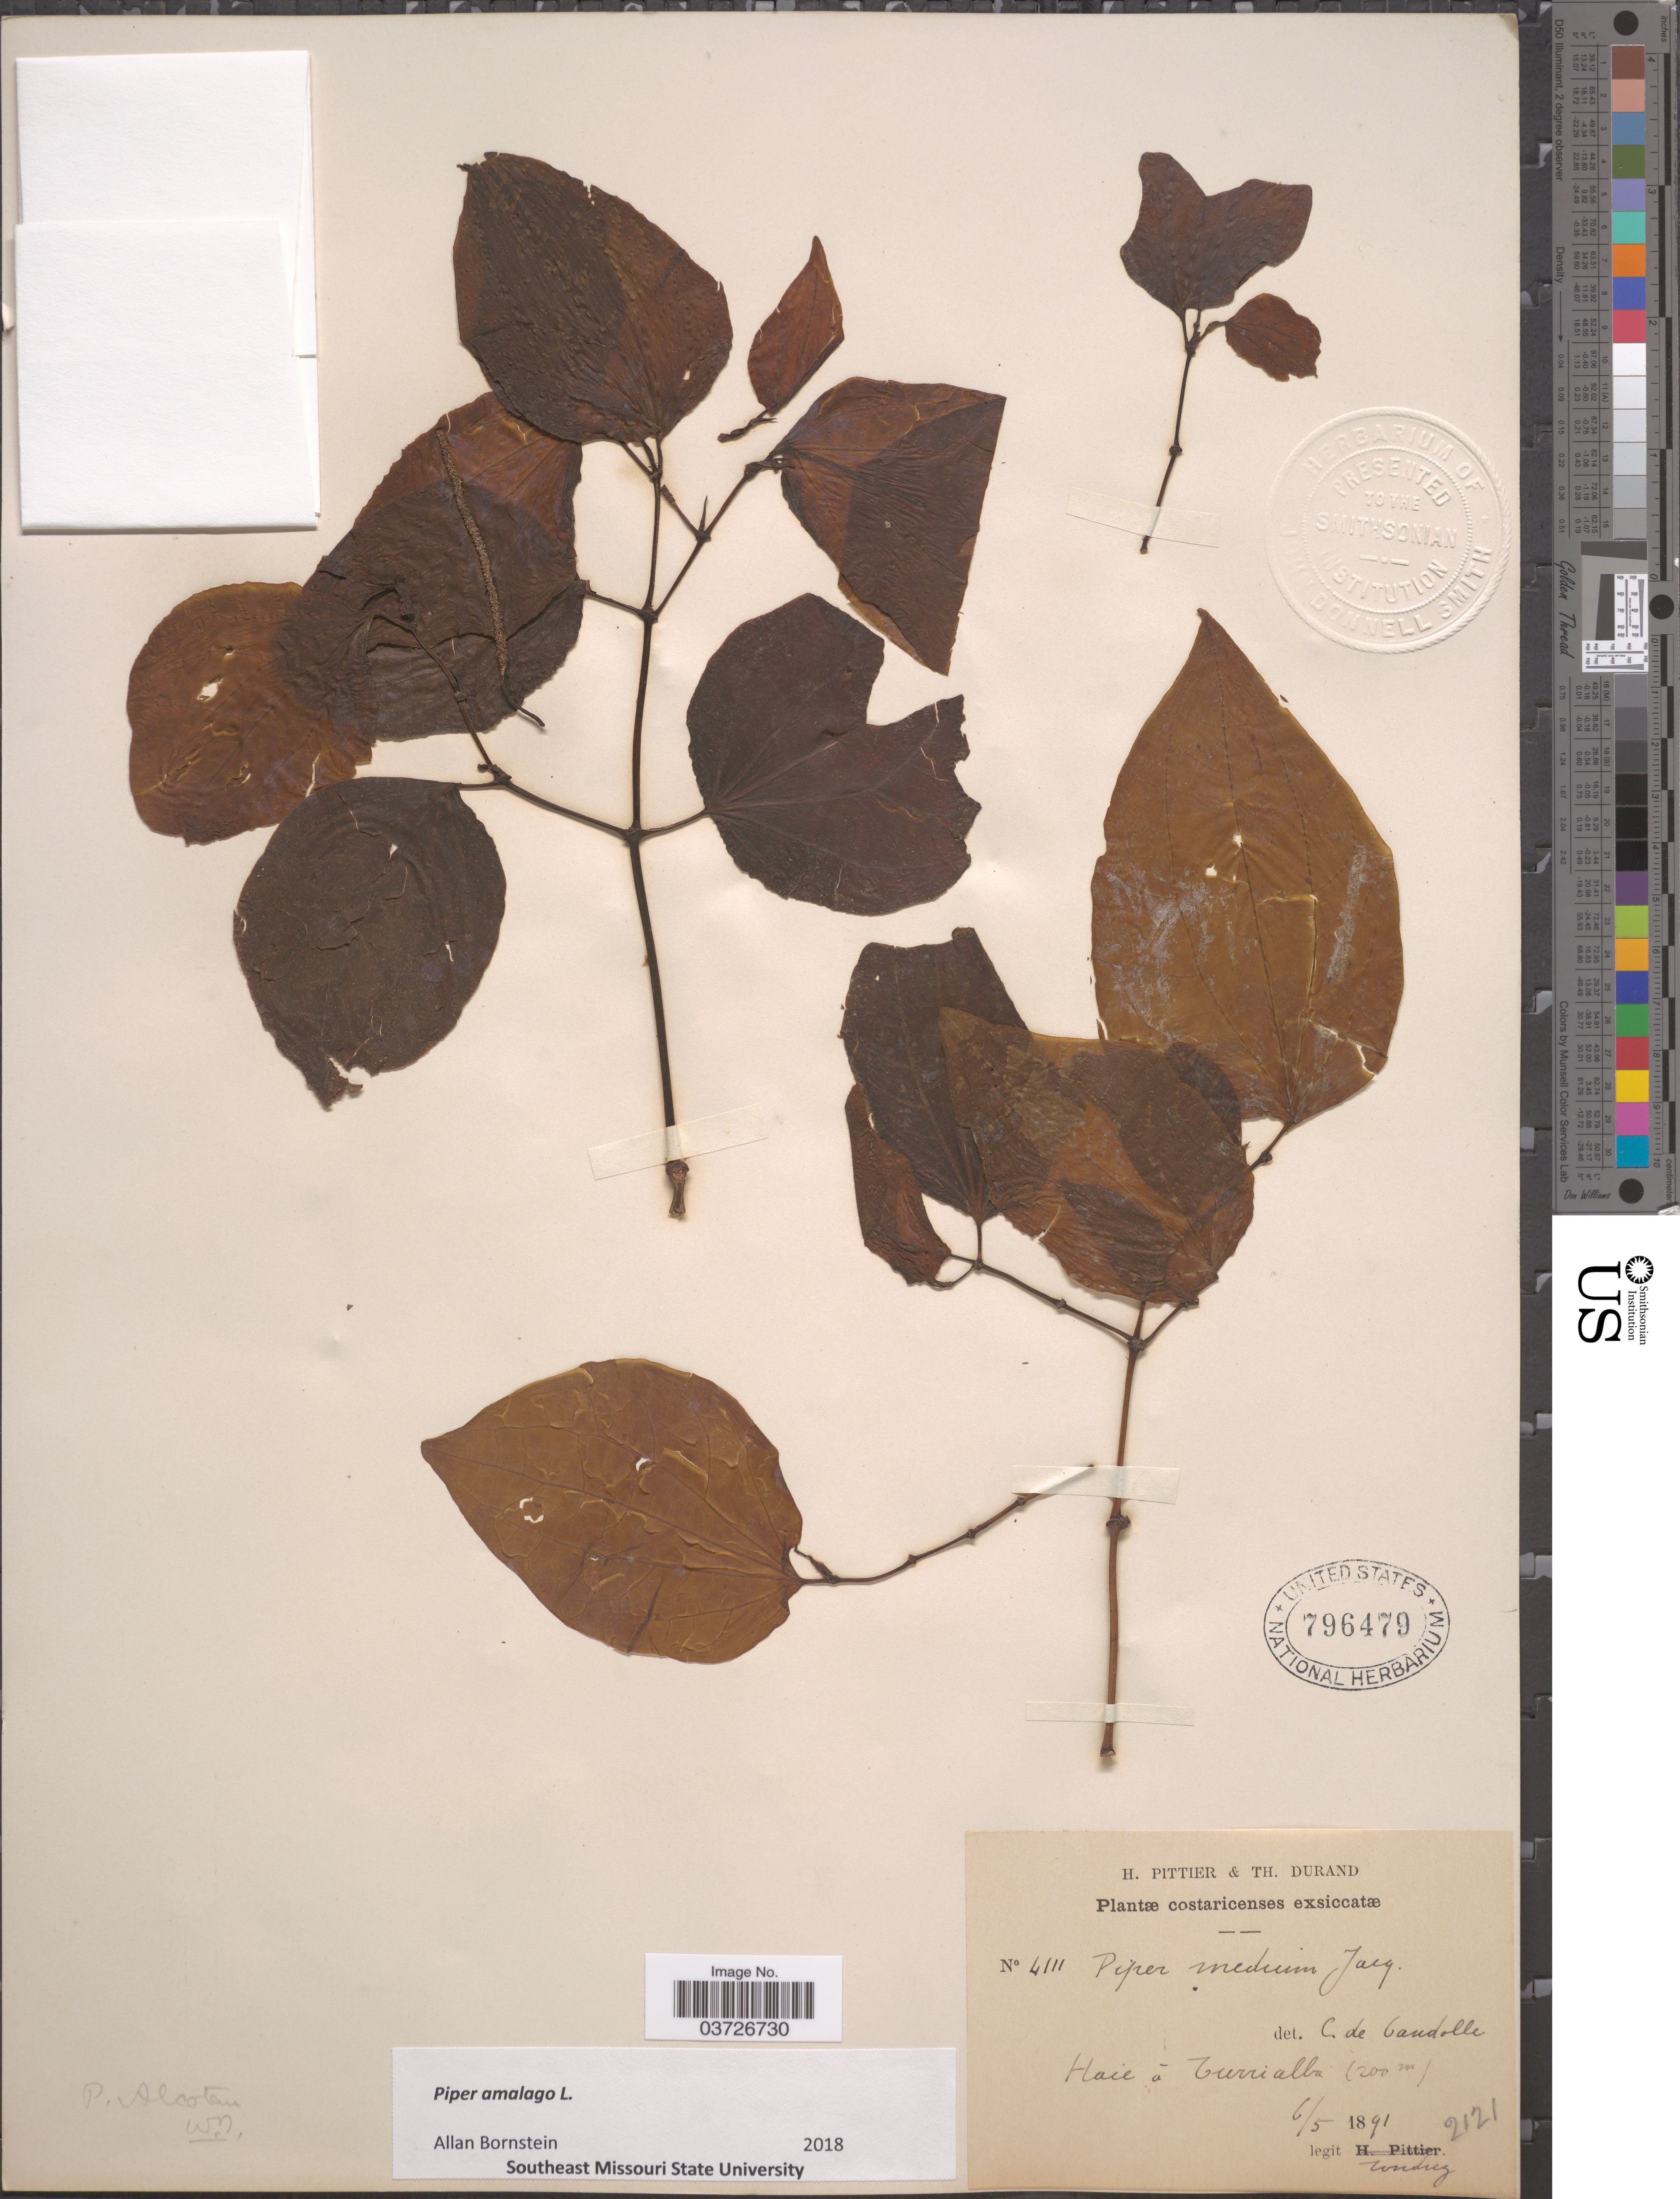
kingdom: Plantae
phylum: Tracheophyta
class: Magnoliopsida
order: Piperales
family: Piperaceae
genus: Piper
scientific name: Piper amalago var. medium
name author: (Jacq.) Yunck.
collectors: Tonduz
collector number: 4111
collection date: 1891-05-06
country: Costa Rica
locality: Haie á Turrialba.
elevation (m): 200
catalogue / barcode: US 796479